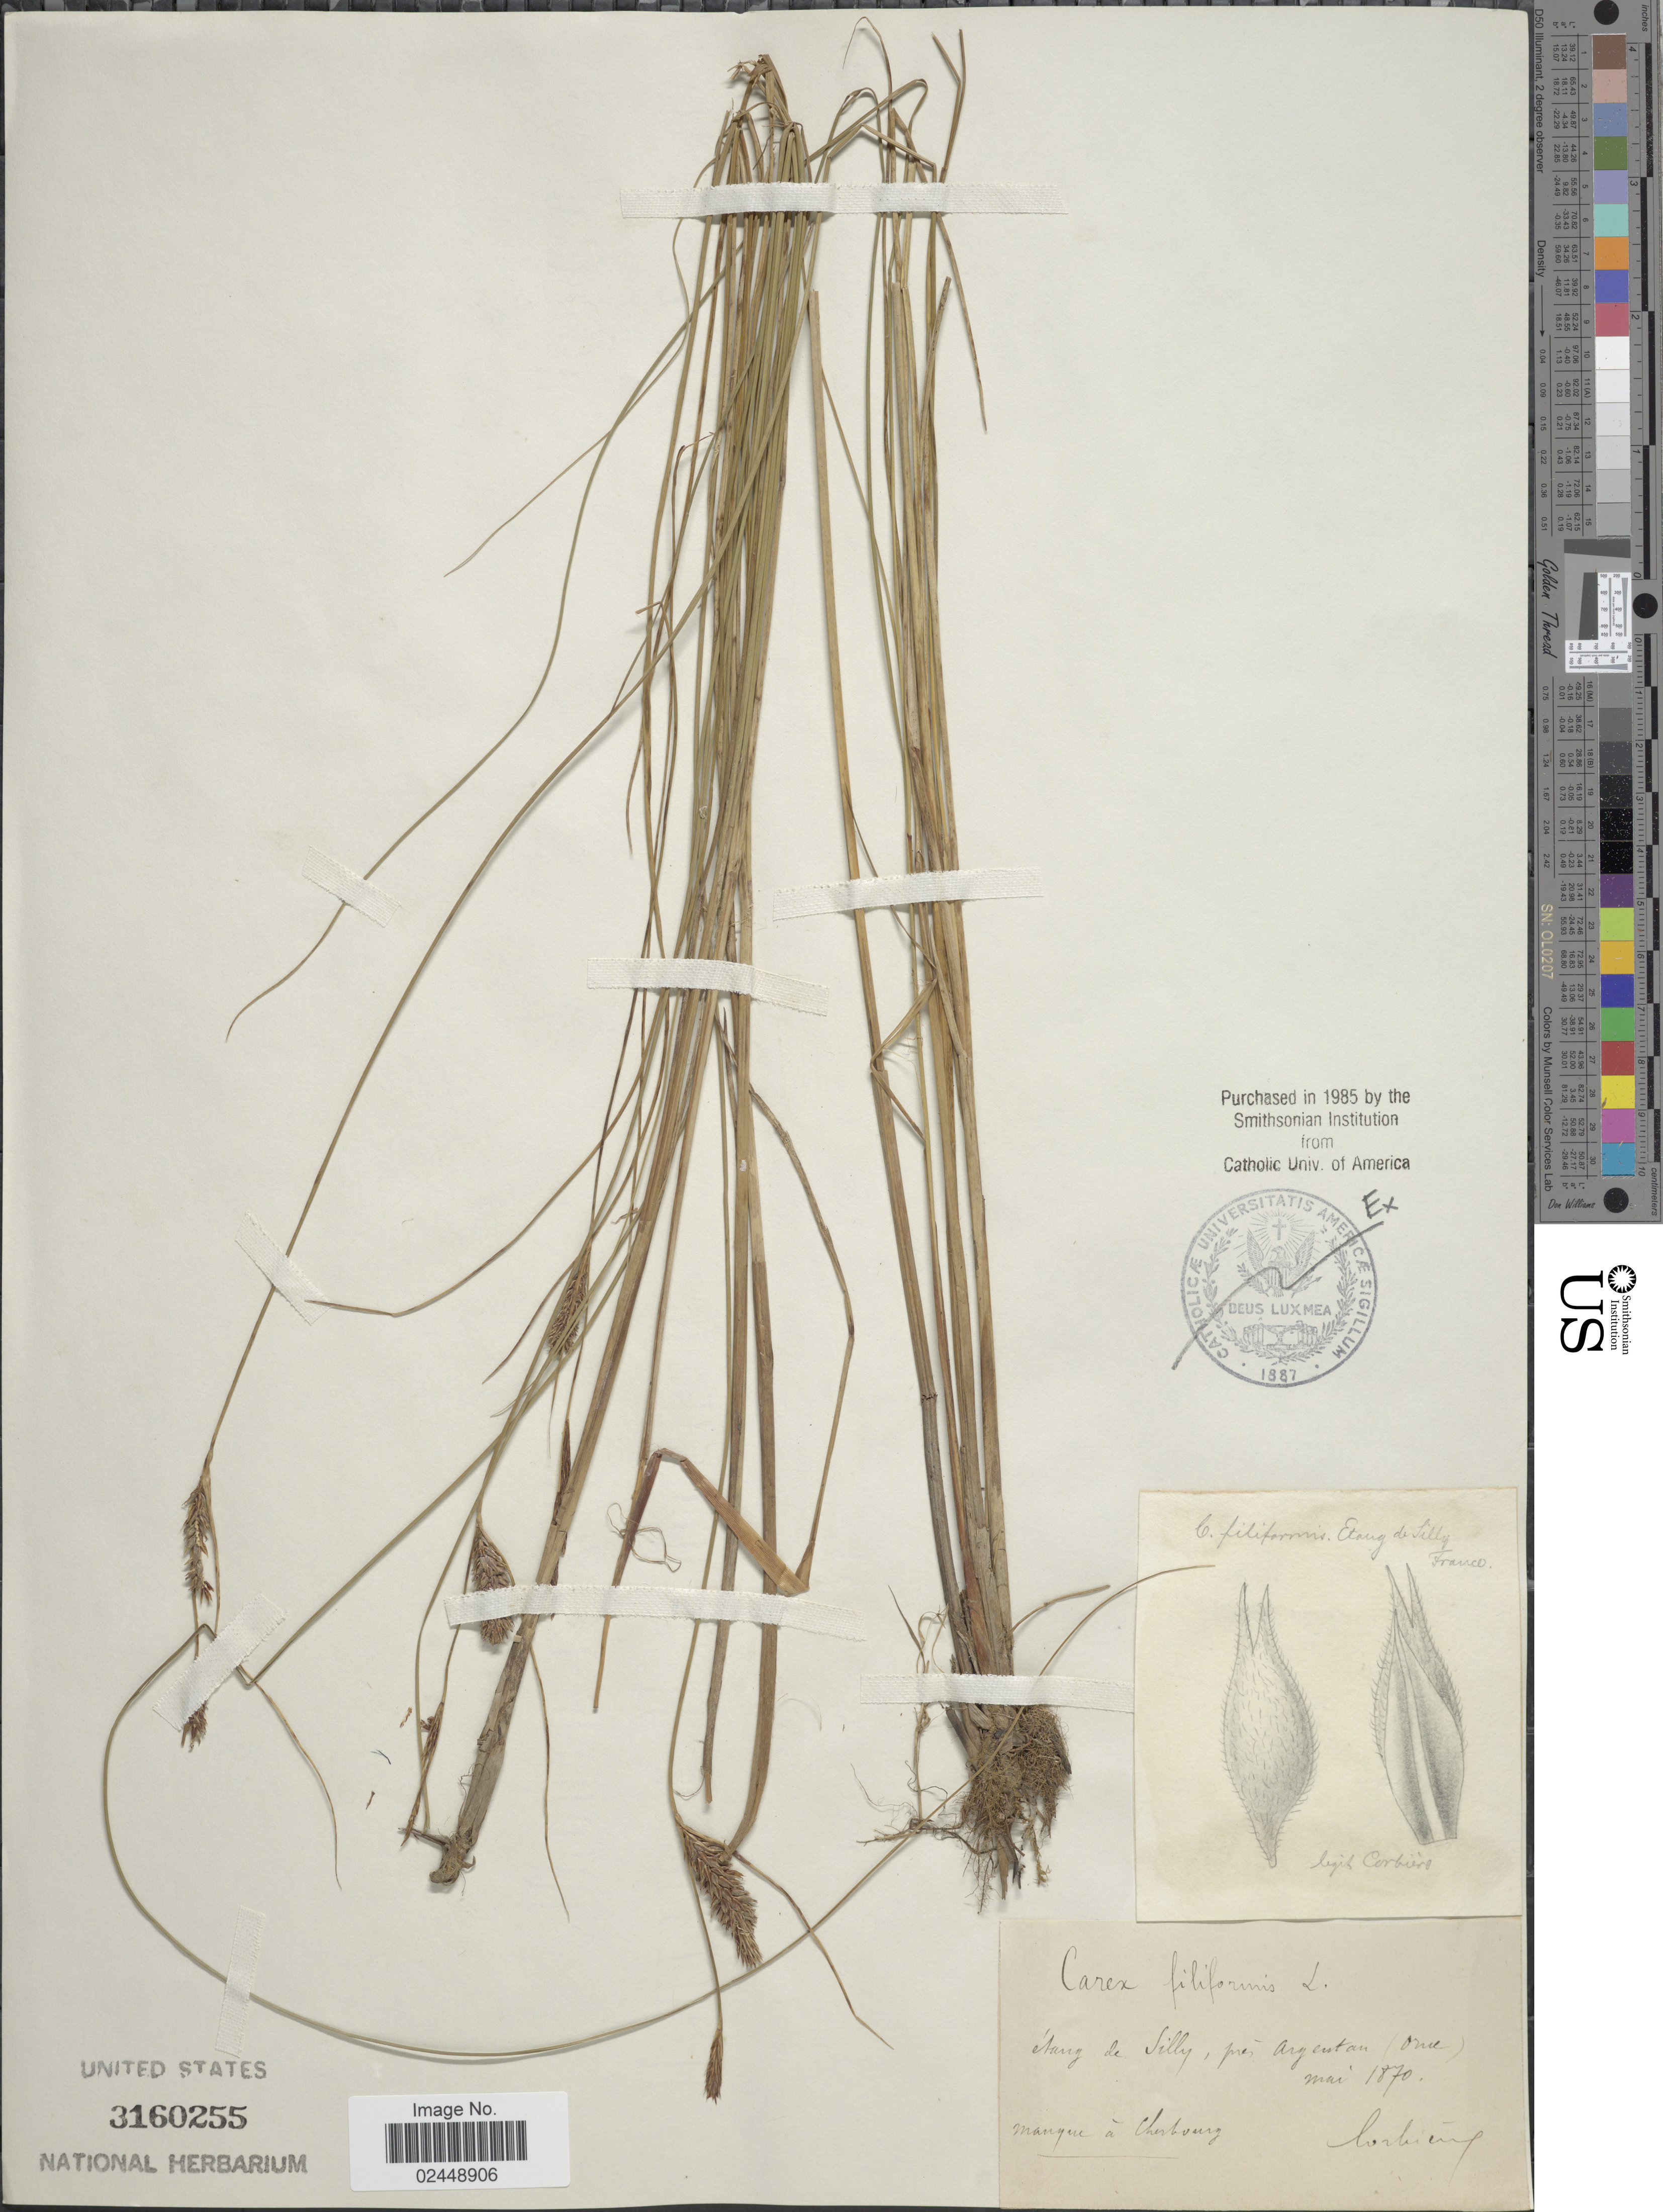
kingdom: Plantae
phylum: Tracheophyta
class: Liliopsida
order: Poales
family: Cyperaceae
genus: Carex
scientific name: Carex lasiocarpa var. lasiocarpa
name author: Ehrh.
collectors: Corbiere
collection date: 1870-05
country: France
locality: Starry de Silly, pres Argenstan (Orme), manyere a Cherbourg [interpreted]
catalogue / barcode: US 3160255